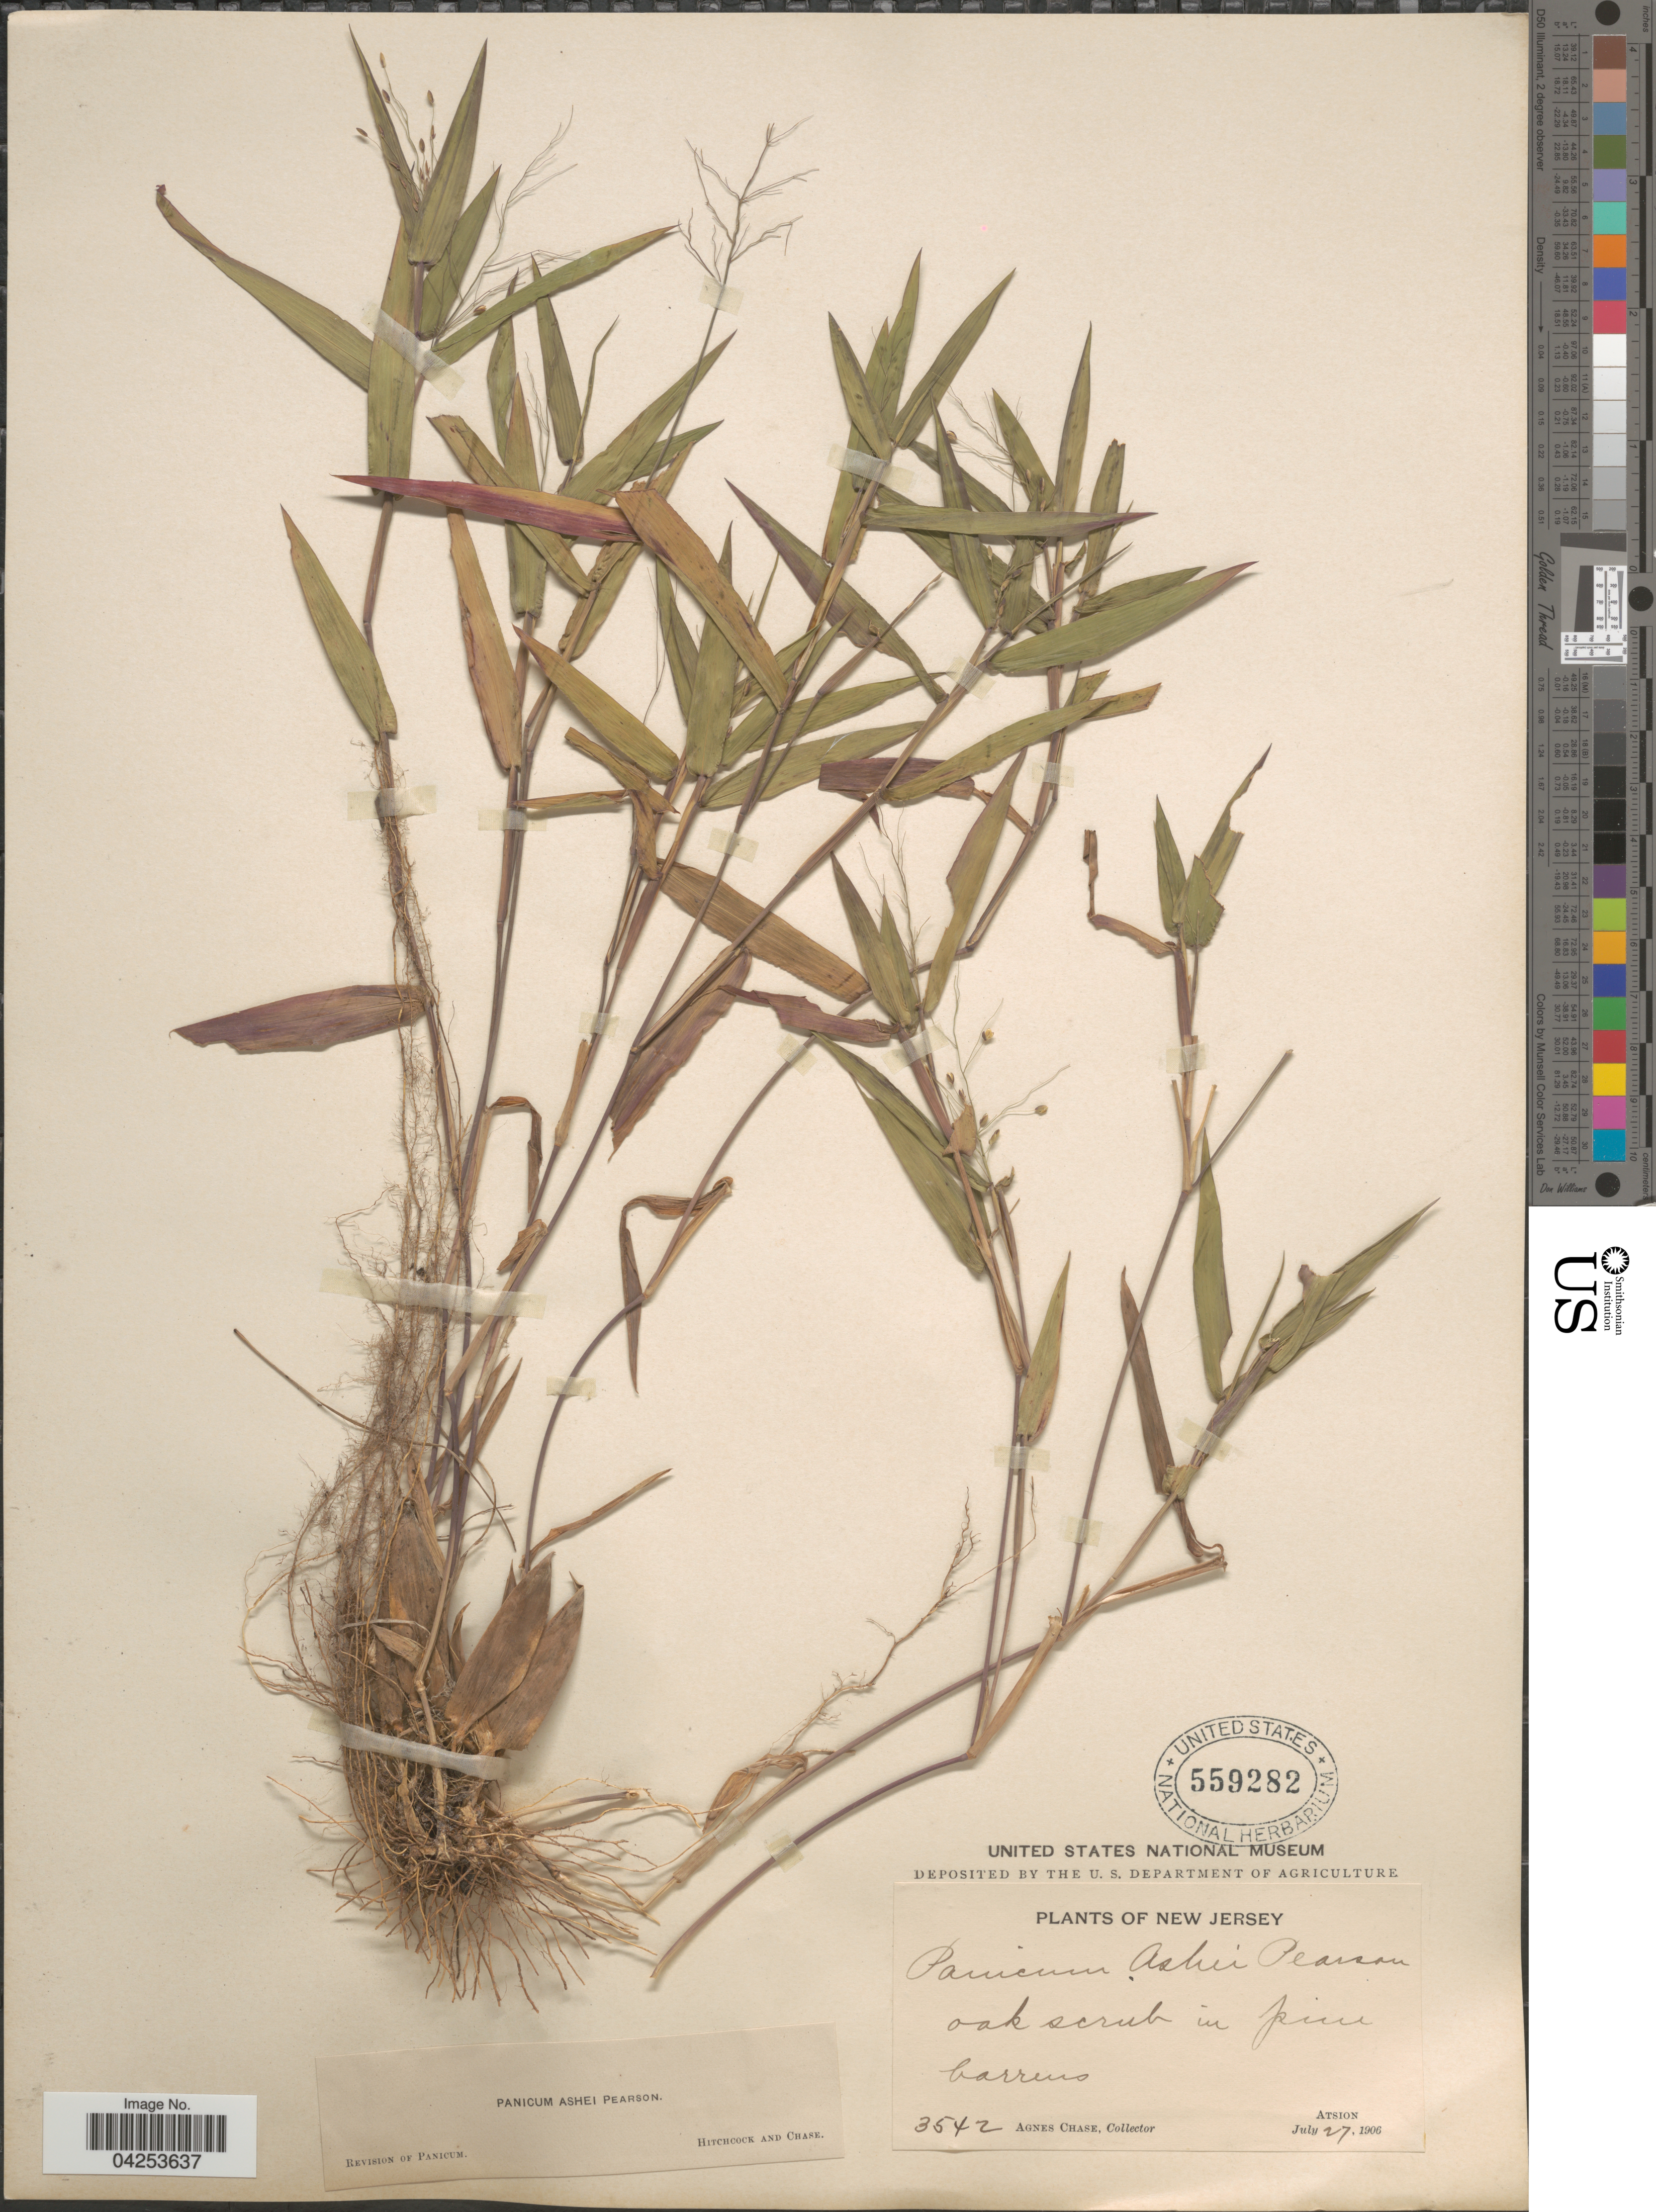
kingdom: Plantae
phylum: Tracheophyta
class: Liliopsida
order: Poales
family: Poaceae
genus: Dichanthelium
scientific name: Dichanthelium commutatum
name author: (Schult.) Gould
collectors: A. Chase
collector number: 3542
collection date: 1906-07-27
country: United States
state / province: New Jersey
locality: Oak scrub in pine barrens. Atsion.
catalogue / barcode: US 559282